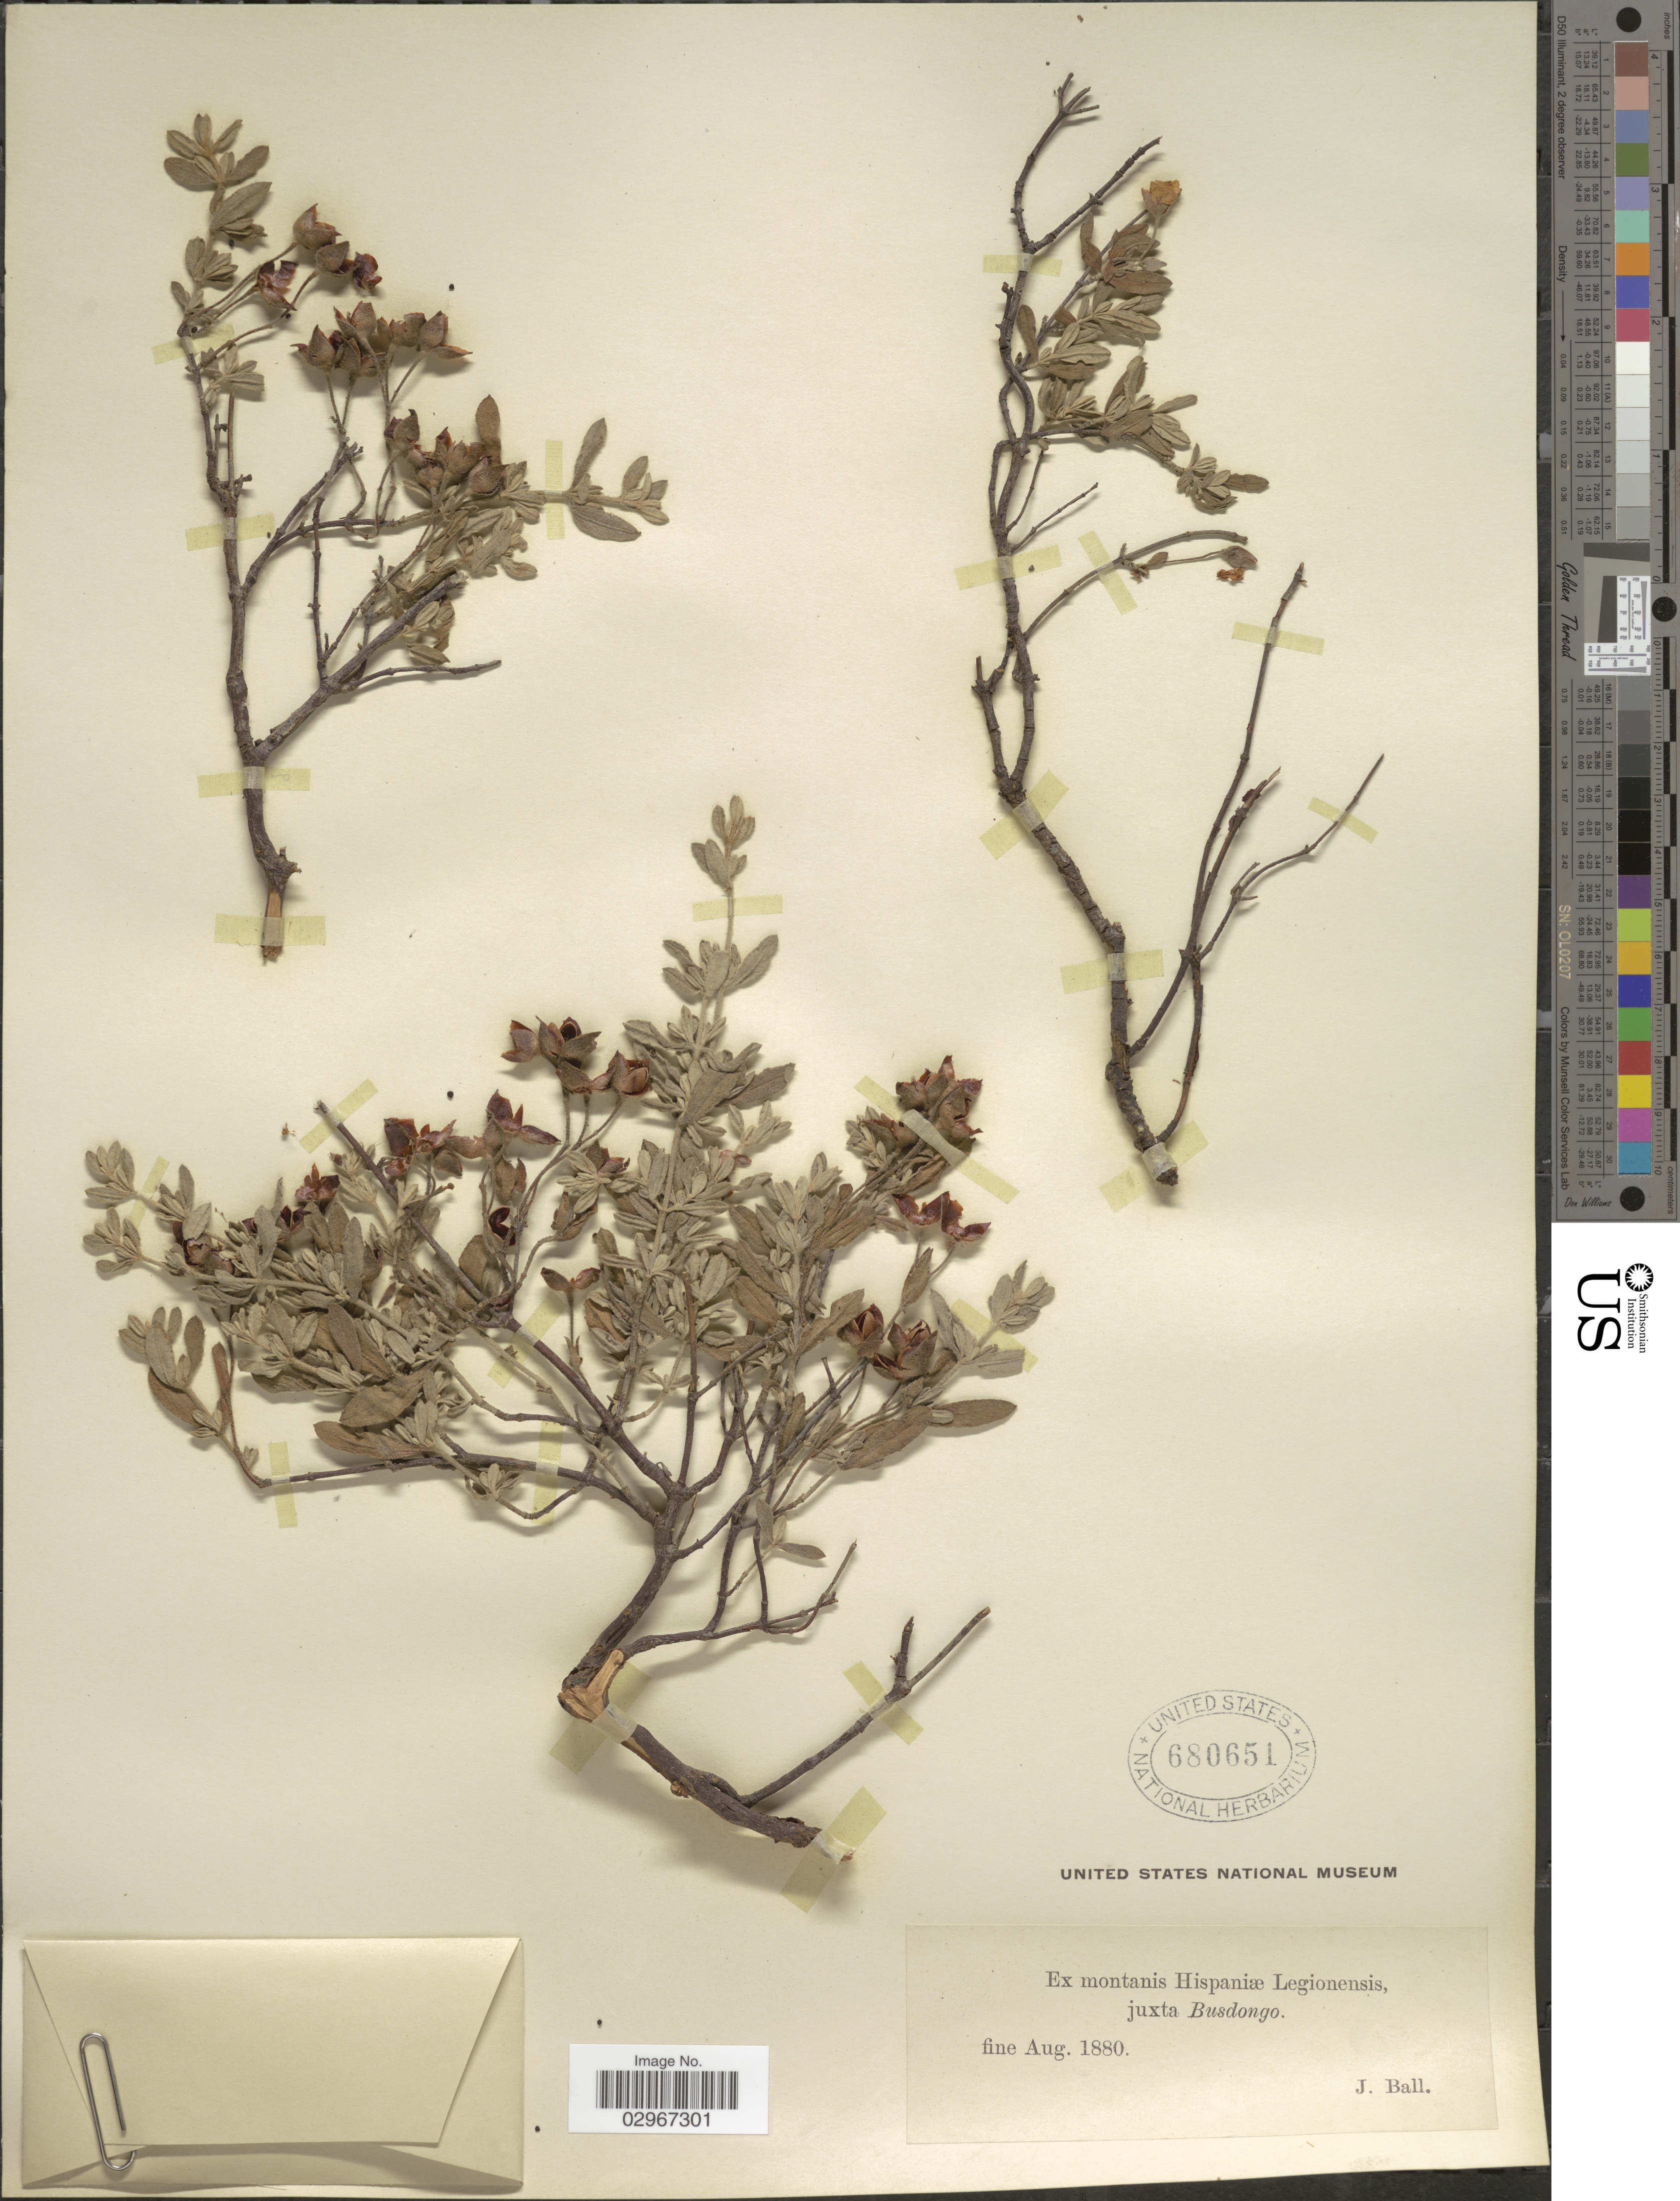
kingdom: Plantae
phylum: Tracheophyta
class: Magnoliopsida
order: Malvales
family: Cistaceae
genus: Helianthemum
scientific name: Helianthemum sp.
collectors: J. Ball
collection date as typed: fine Aug. 1880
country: Spain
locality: Ex montanis Hispaniæ Legionensis juxta Busdongo.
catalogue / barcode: US 680651